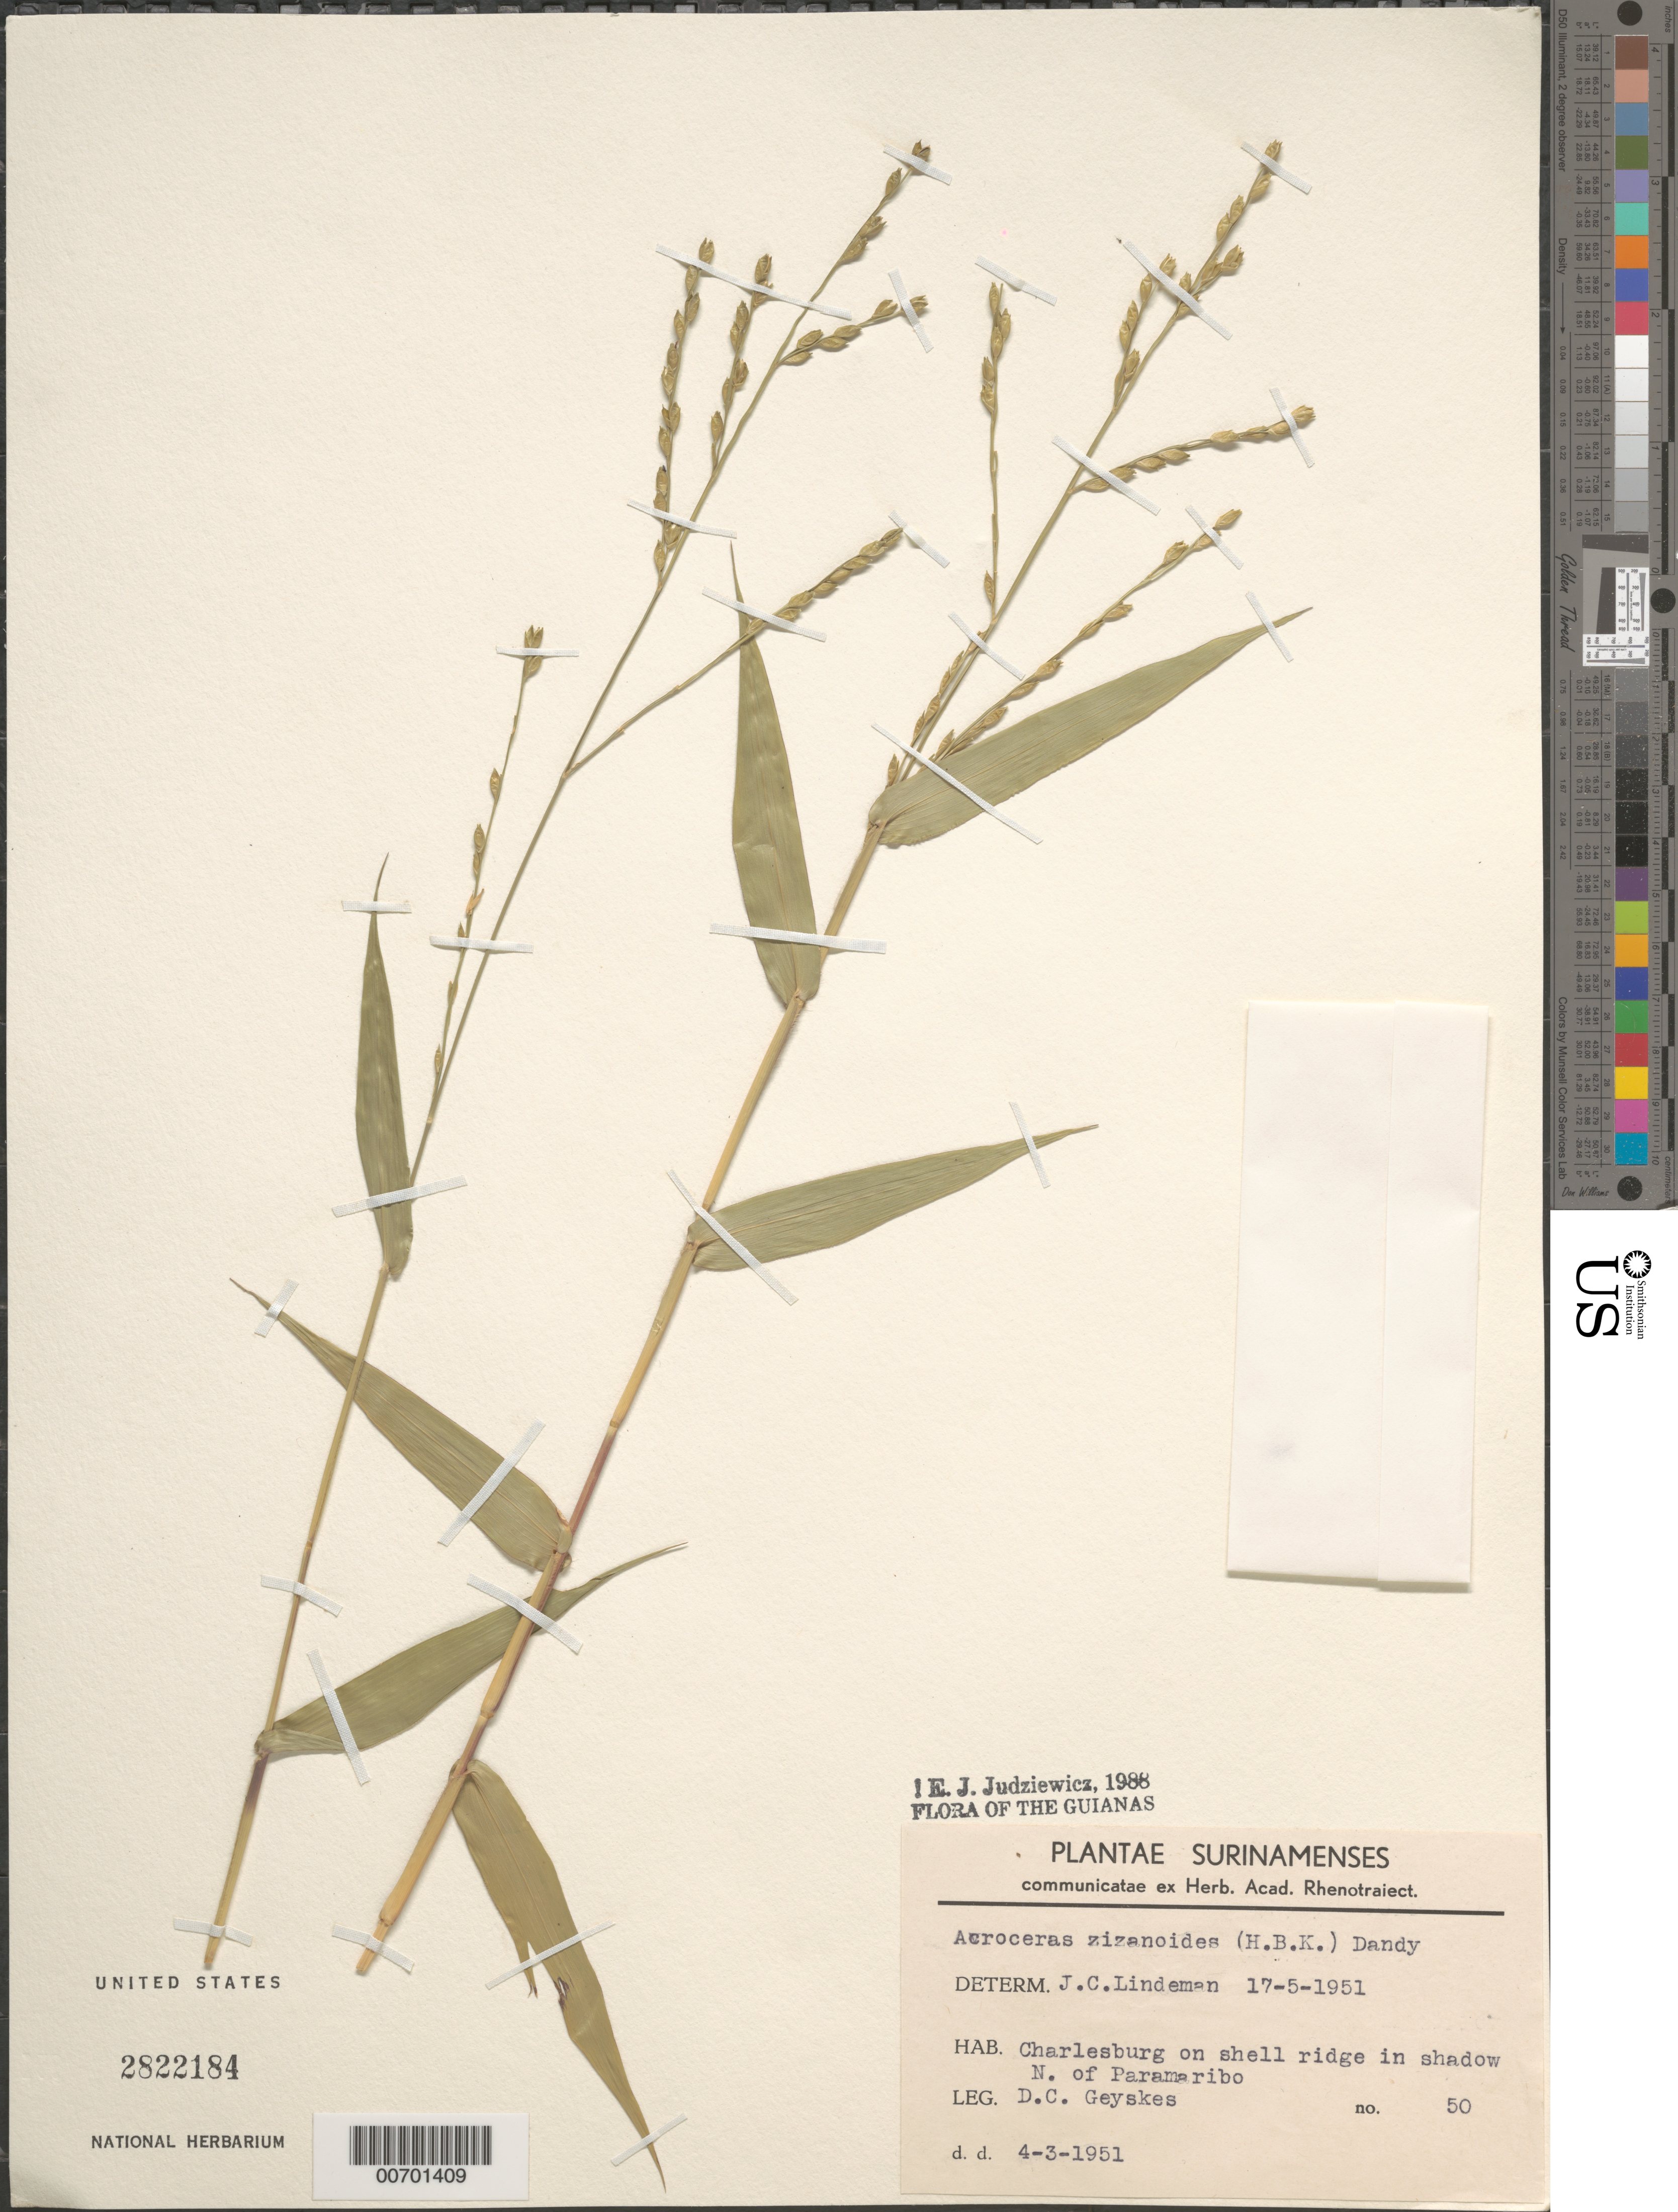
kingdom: Plantae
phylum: Tracheophyta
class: Liliopsida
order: Poales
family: Poaceae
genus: Acroceras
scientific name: Acroceras zizanioides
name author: (Kunth) Dandy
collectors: D. Geyskes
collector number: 50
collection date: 1951-03-04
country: Suriname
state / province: Paramaribo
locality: Charlesburg on shell ridge in shadow N. of Paramaribo.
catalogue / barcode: US 2822184